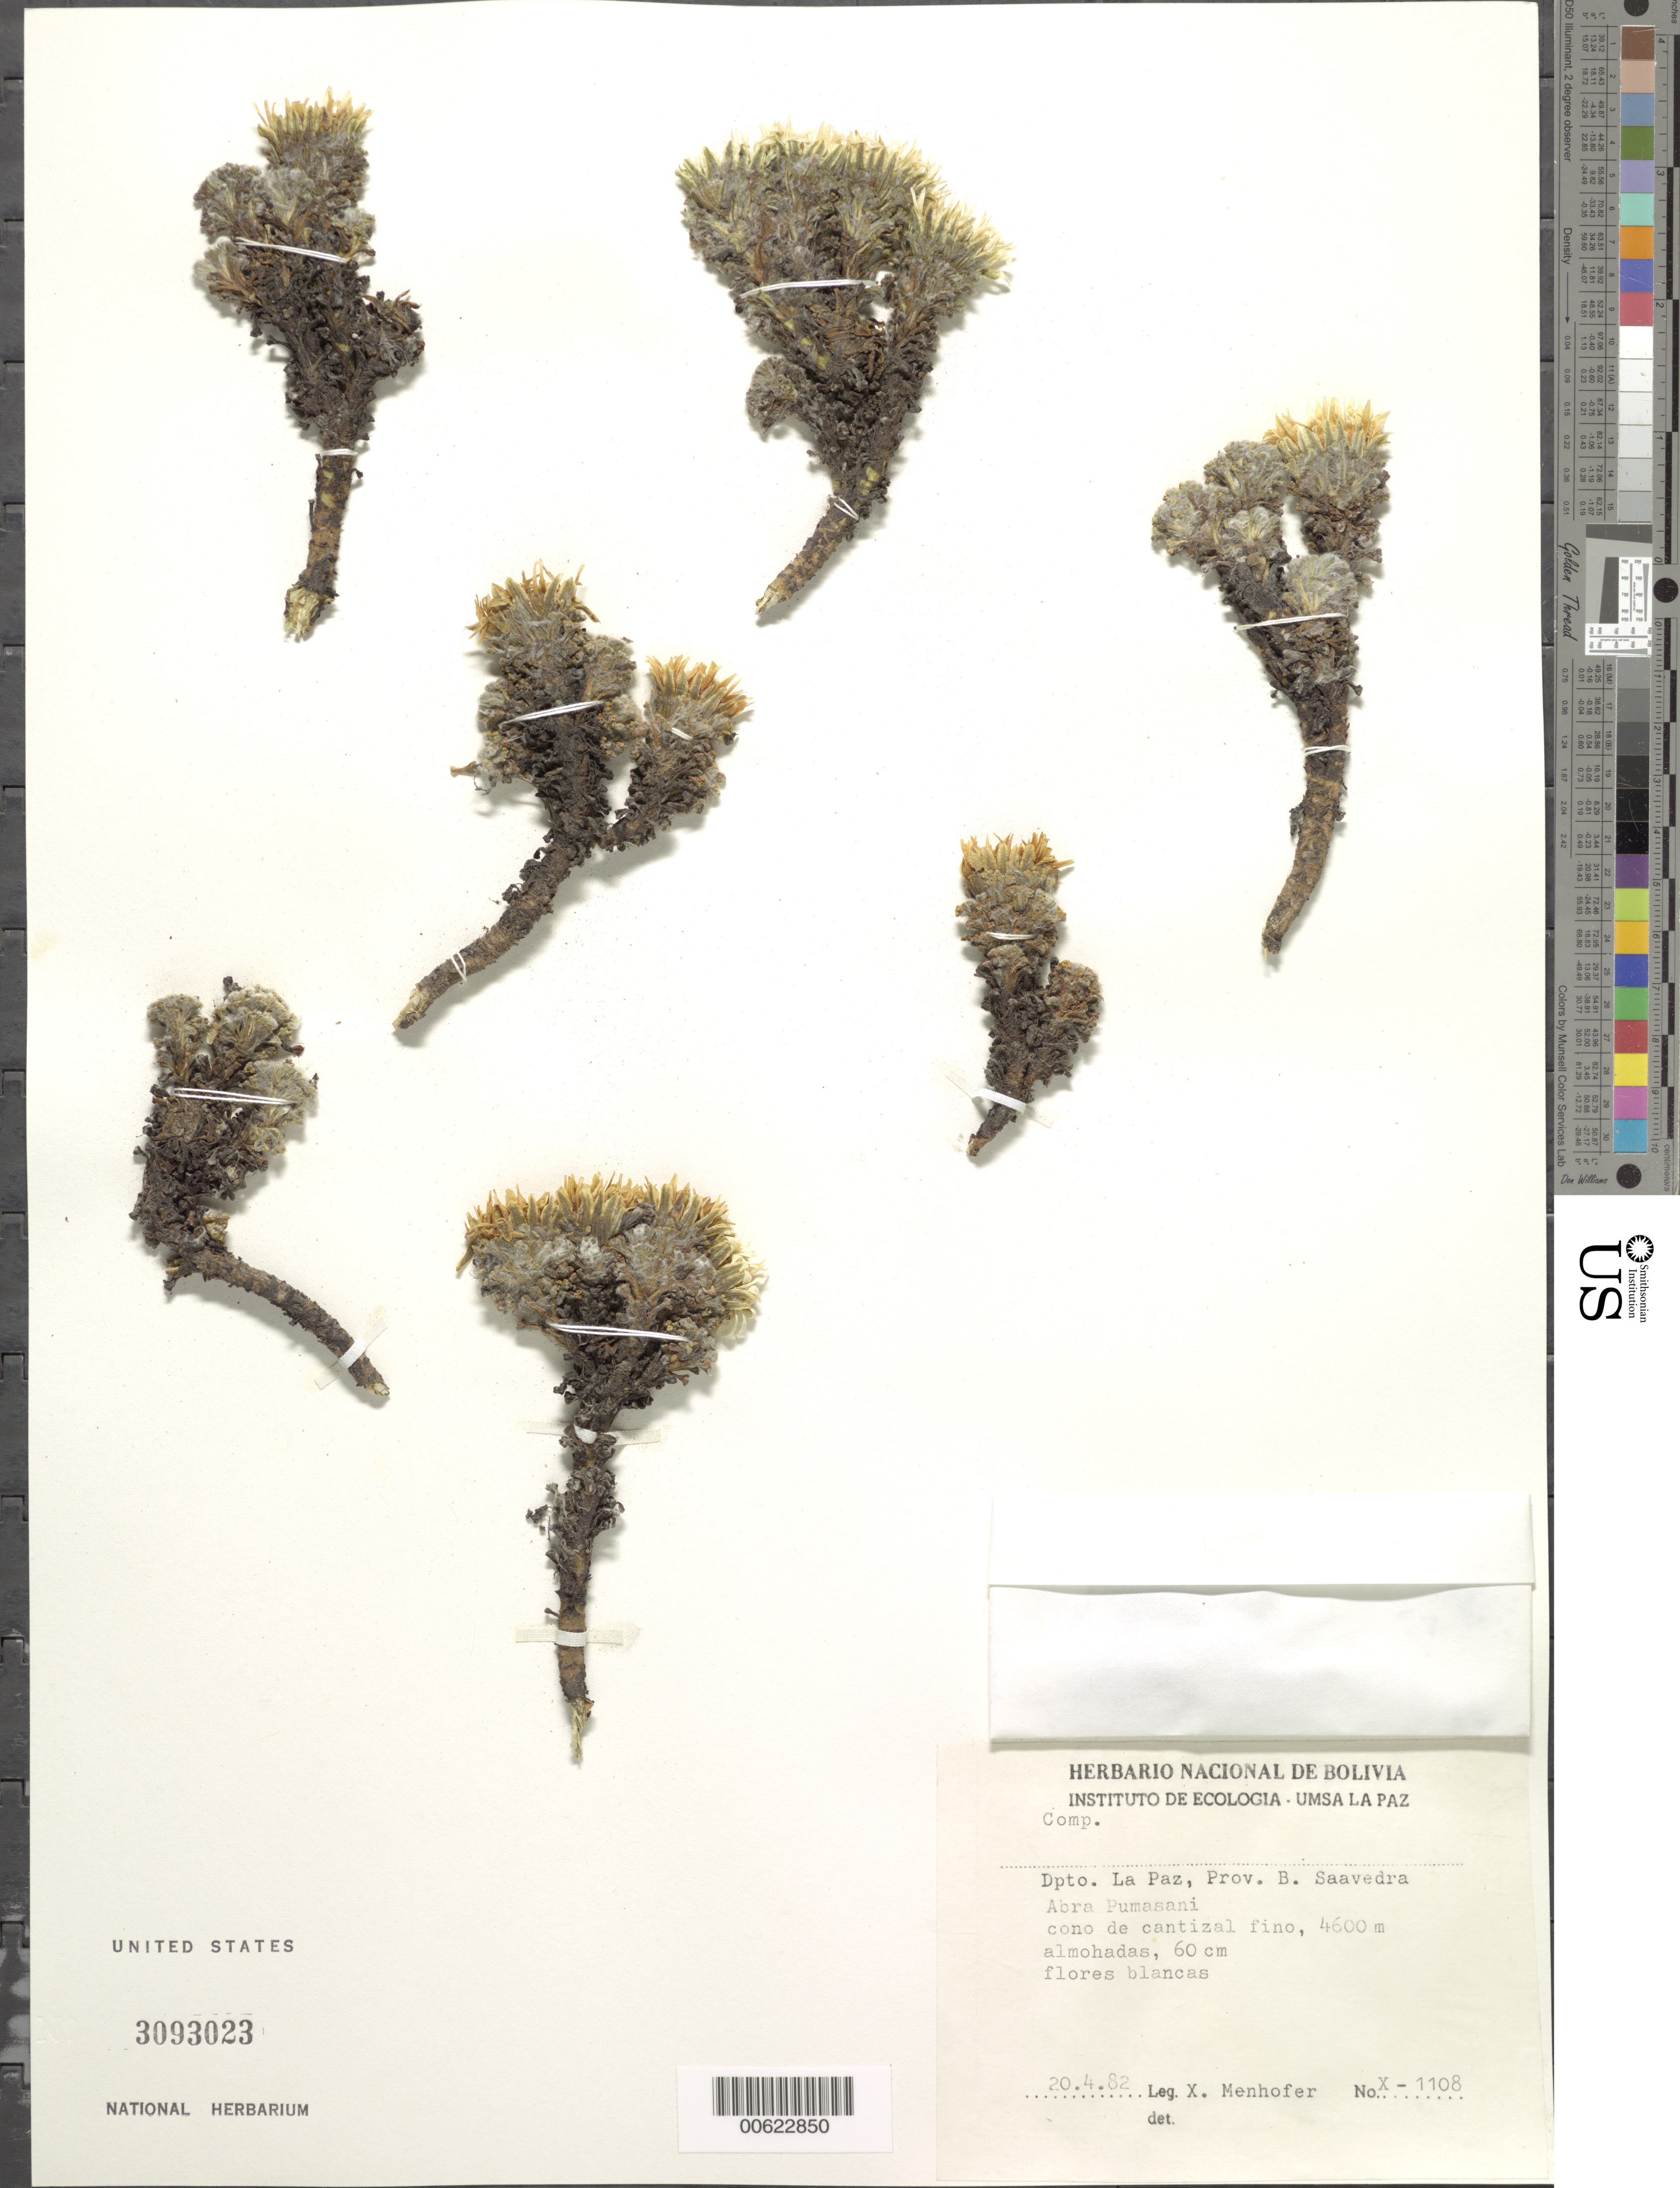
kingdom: Plantae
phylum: Tracheophyta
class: Magnoliopsida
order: Asterales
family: Asteraceae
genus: Xenophyllum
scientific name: Xenophyllum dactylophyllum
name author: (Sch. Bip.) V.A. Funk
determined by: Funk, Vicki A., (BOT), Smithsonian Institution - National Museum of Natural History (UNITED STATES)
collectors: X. Menhofer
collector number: X 1108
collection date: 1982-04-20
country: Bolivia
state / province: La Paz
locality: B. Saavedra, Abra Pumasani cono de cantizal fino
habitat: Almohadas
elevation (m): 4600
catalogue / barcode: US 3093023